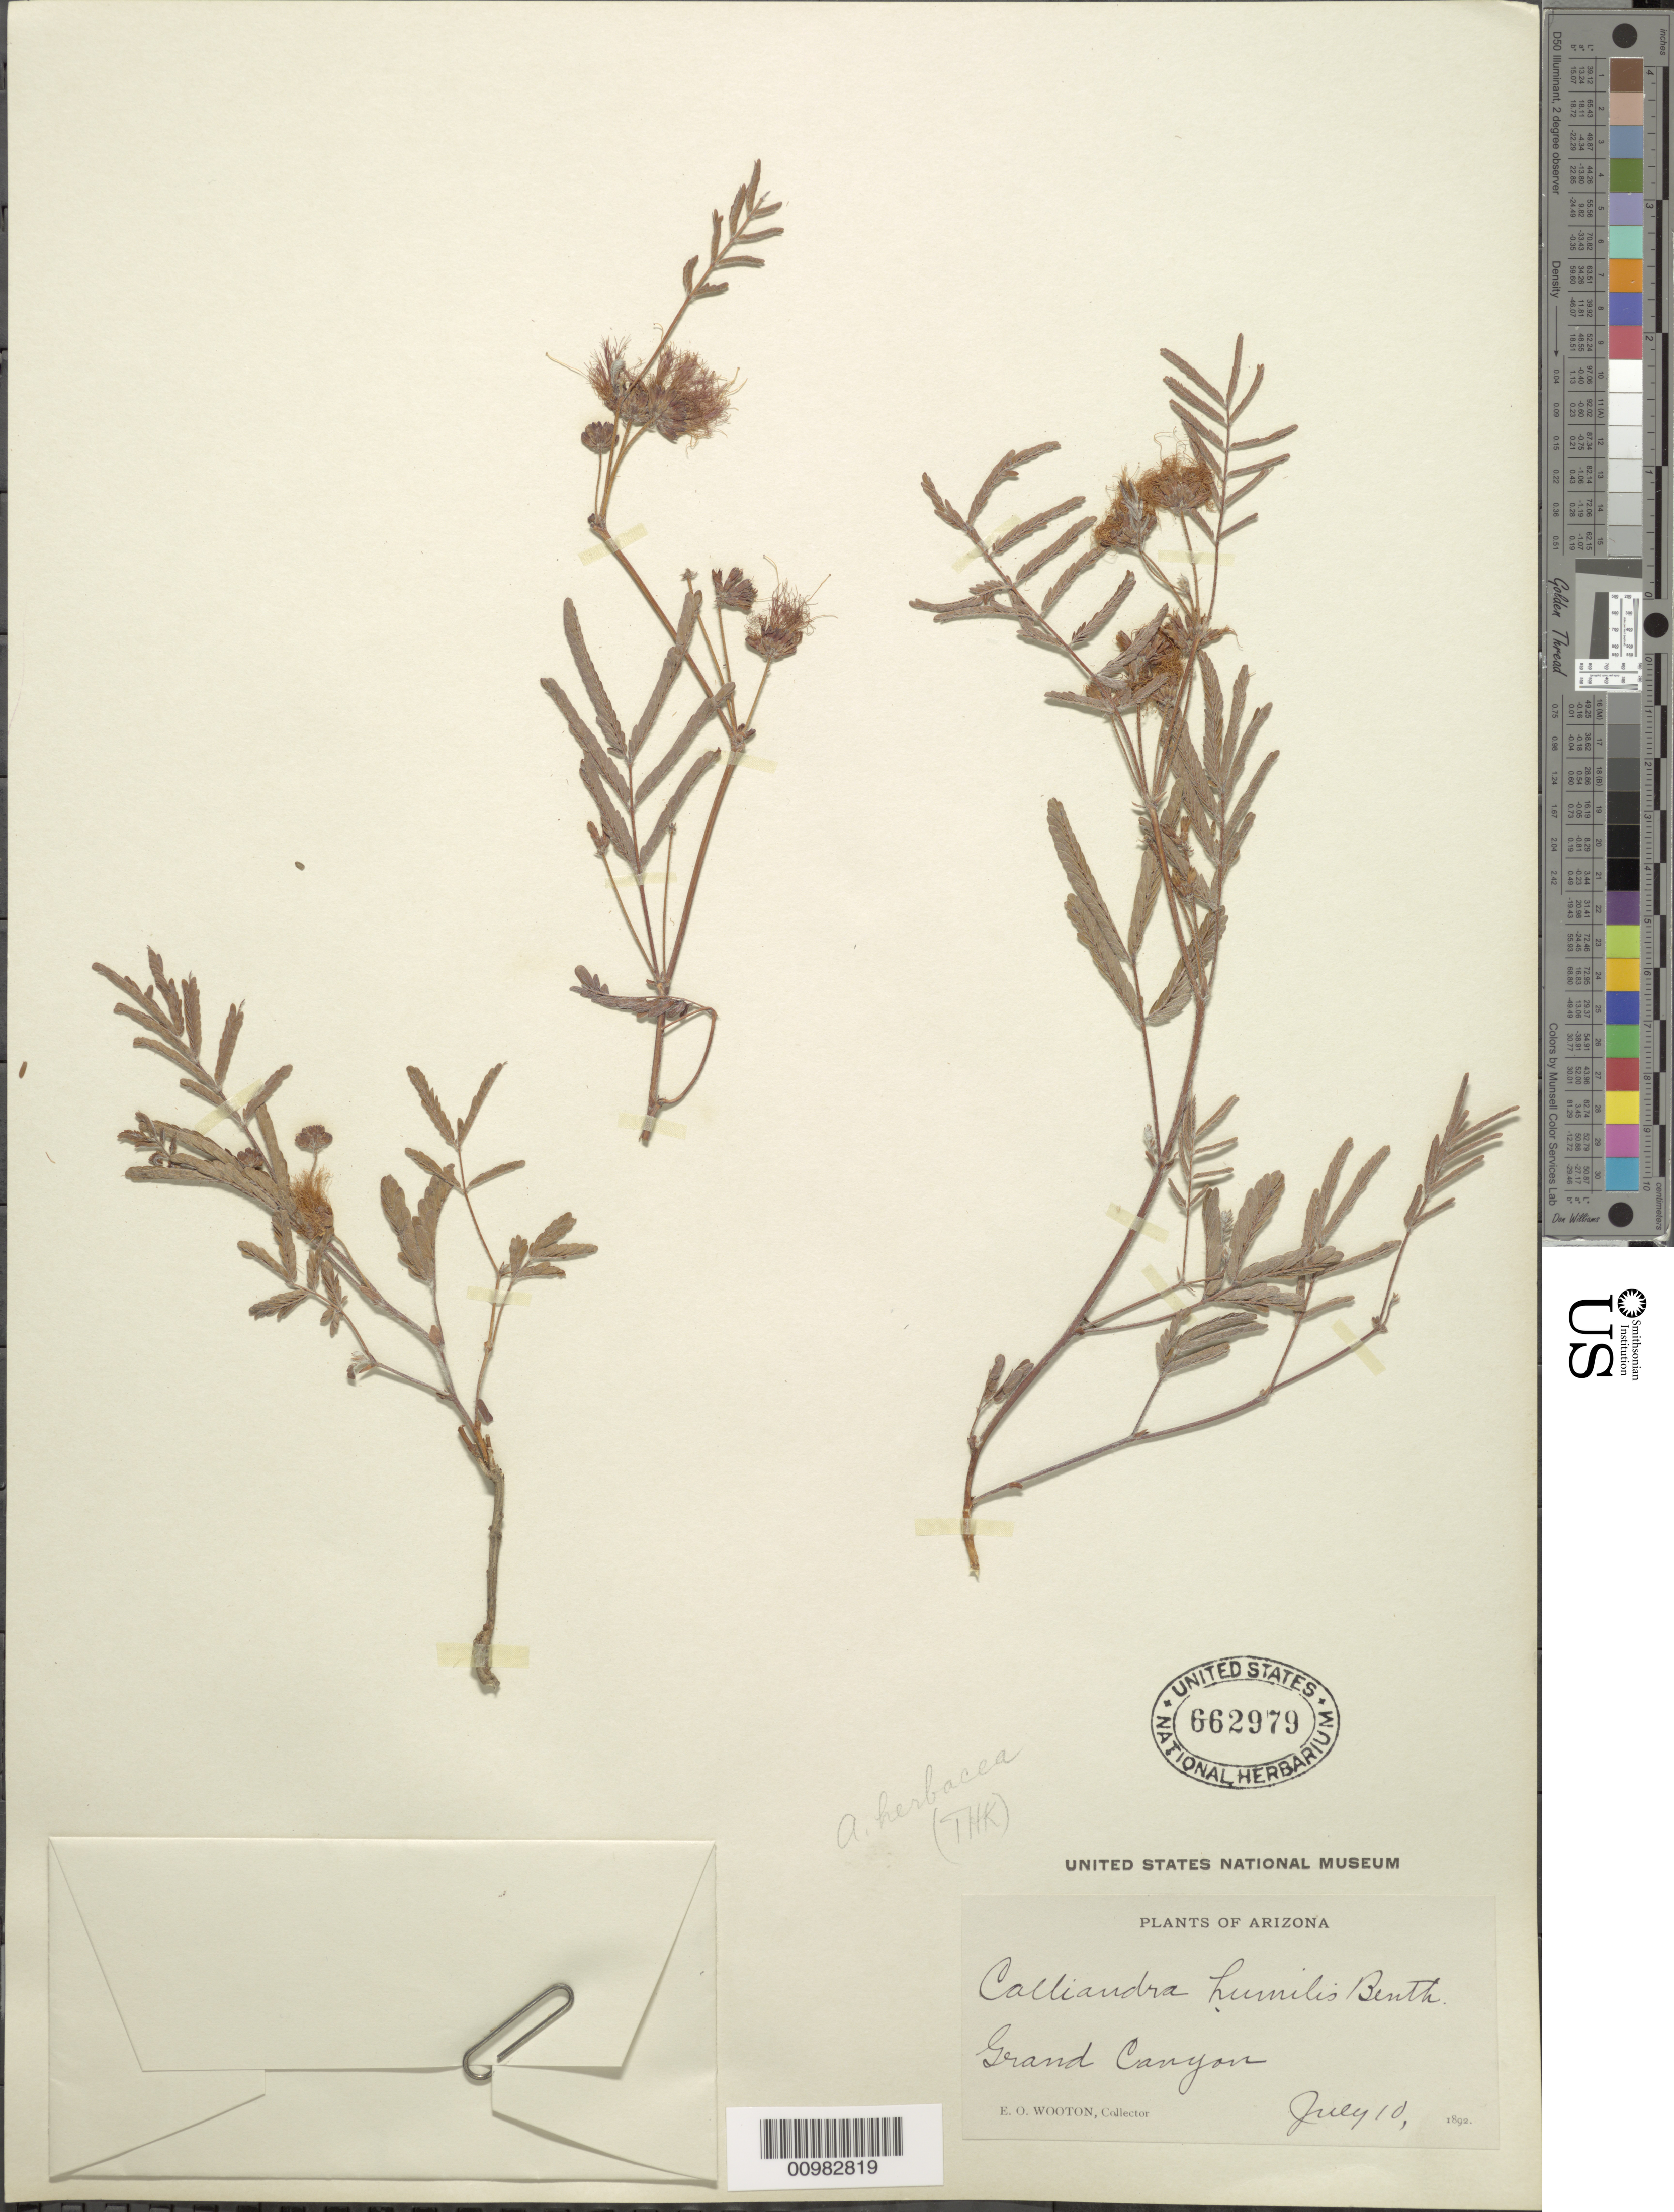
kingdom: Plantae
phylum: Tracheophyta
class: Magnoliopsida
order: Fabales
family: Fabaceae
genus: Calliandra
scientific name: Calliandra humilis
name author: Benth.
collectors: E. O. Wooton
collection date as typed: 10 Jul 1892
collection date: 1892-07-10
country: United States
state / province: Arizona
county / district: Coconino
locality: Grand Canyon.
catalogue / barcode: US 662979